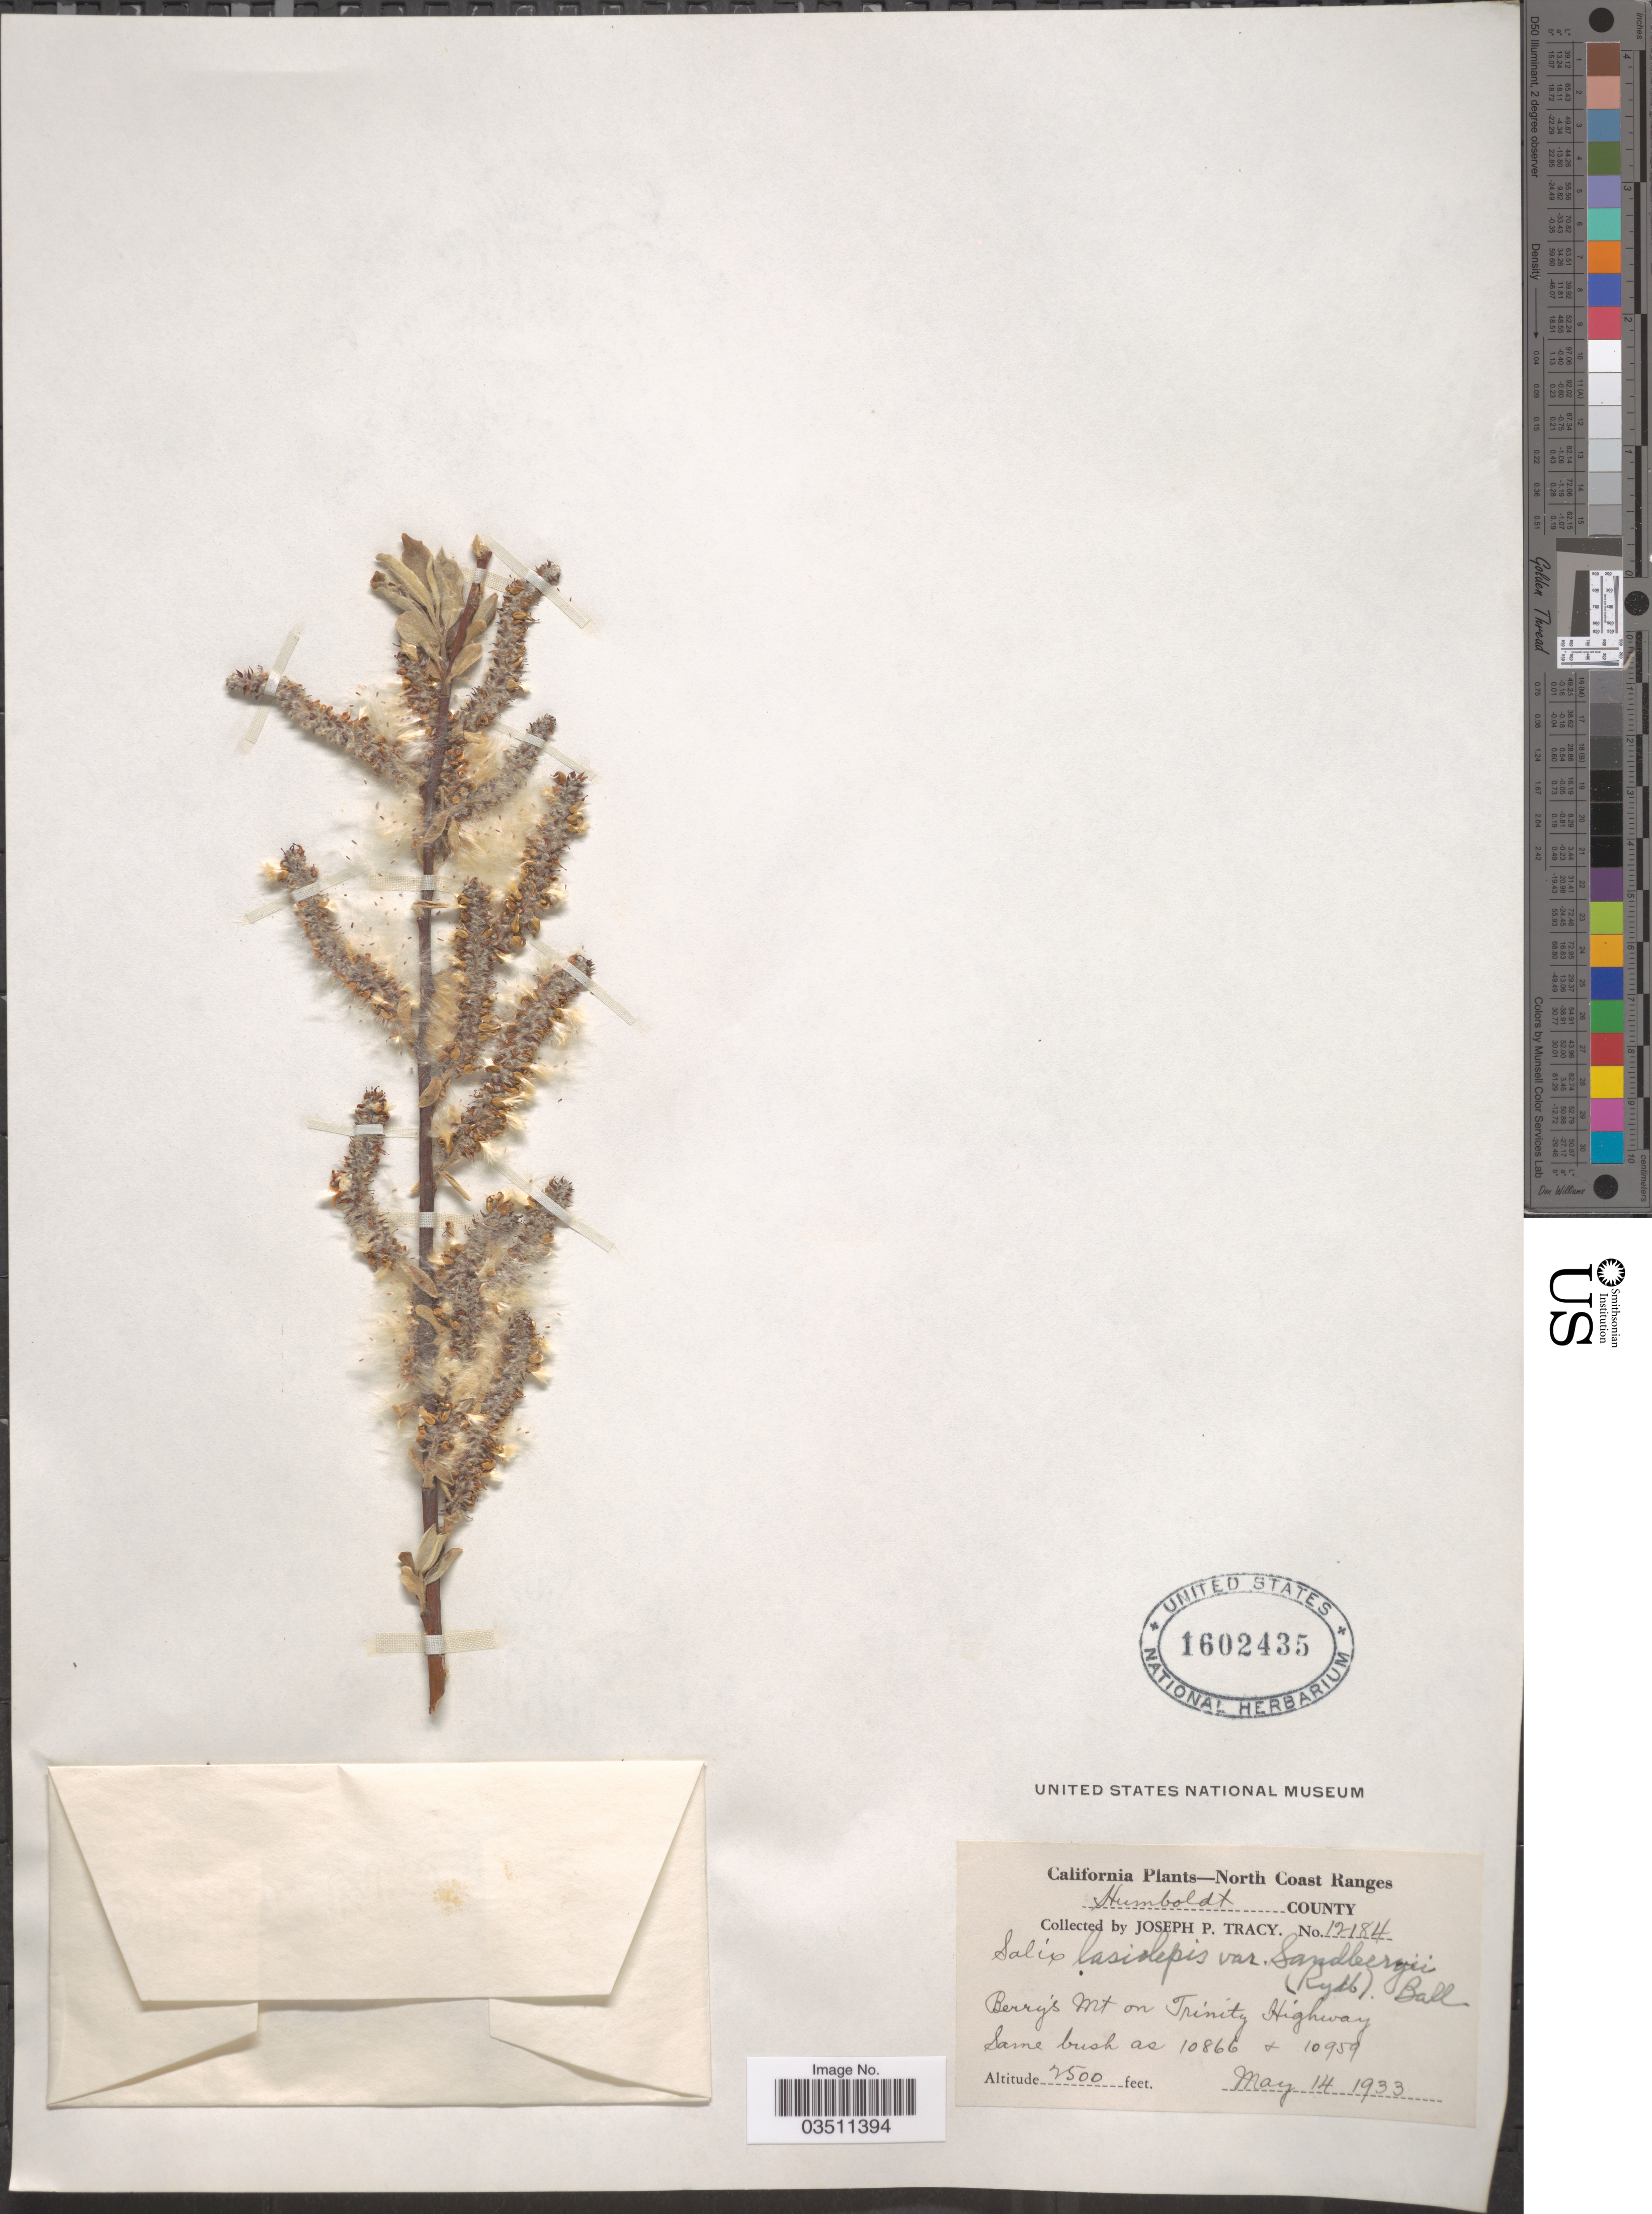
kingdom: Plantae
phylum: Tracheophyta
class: Magnoliopsida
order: Malpighiales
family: Salicaceae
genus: Salix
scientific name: Salix lasiolepis var. sandbergii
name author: (Rydb.) C.R. Ball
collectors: J. Tracy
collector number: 12184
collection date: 1933-05-14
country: United States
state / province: California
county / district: Humboldt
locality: North Coast Ranges. Humboldt County. Berry's Mt on Trinity Highway.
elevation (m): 762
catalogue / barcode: US 1602435